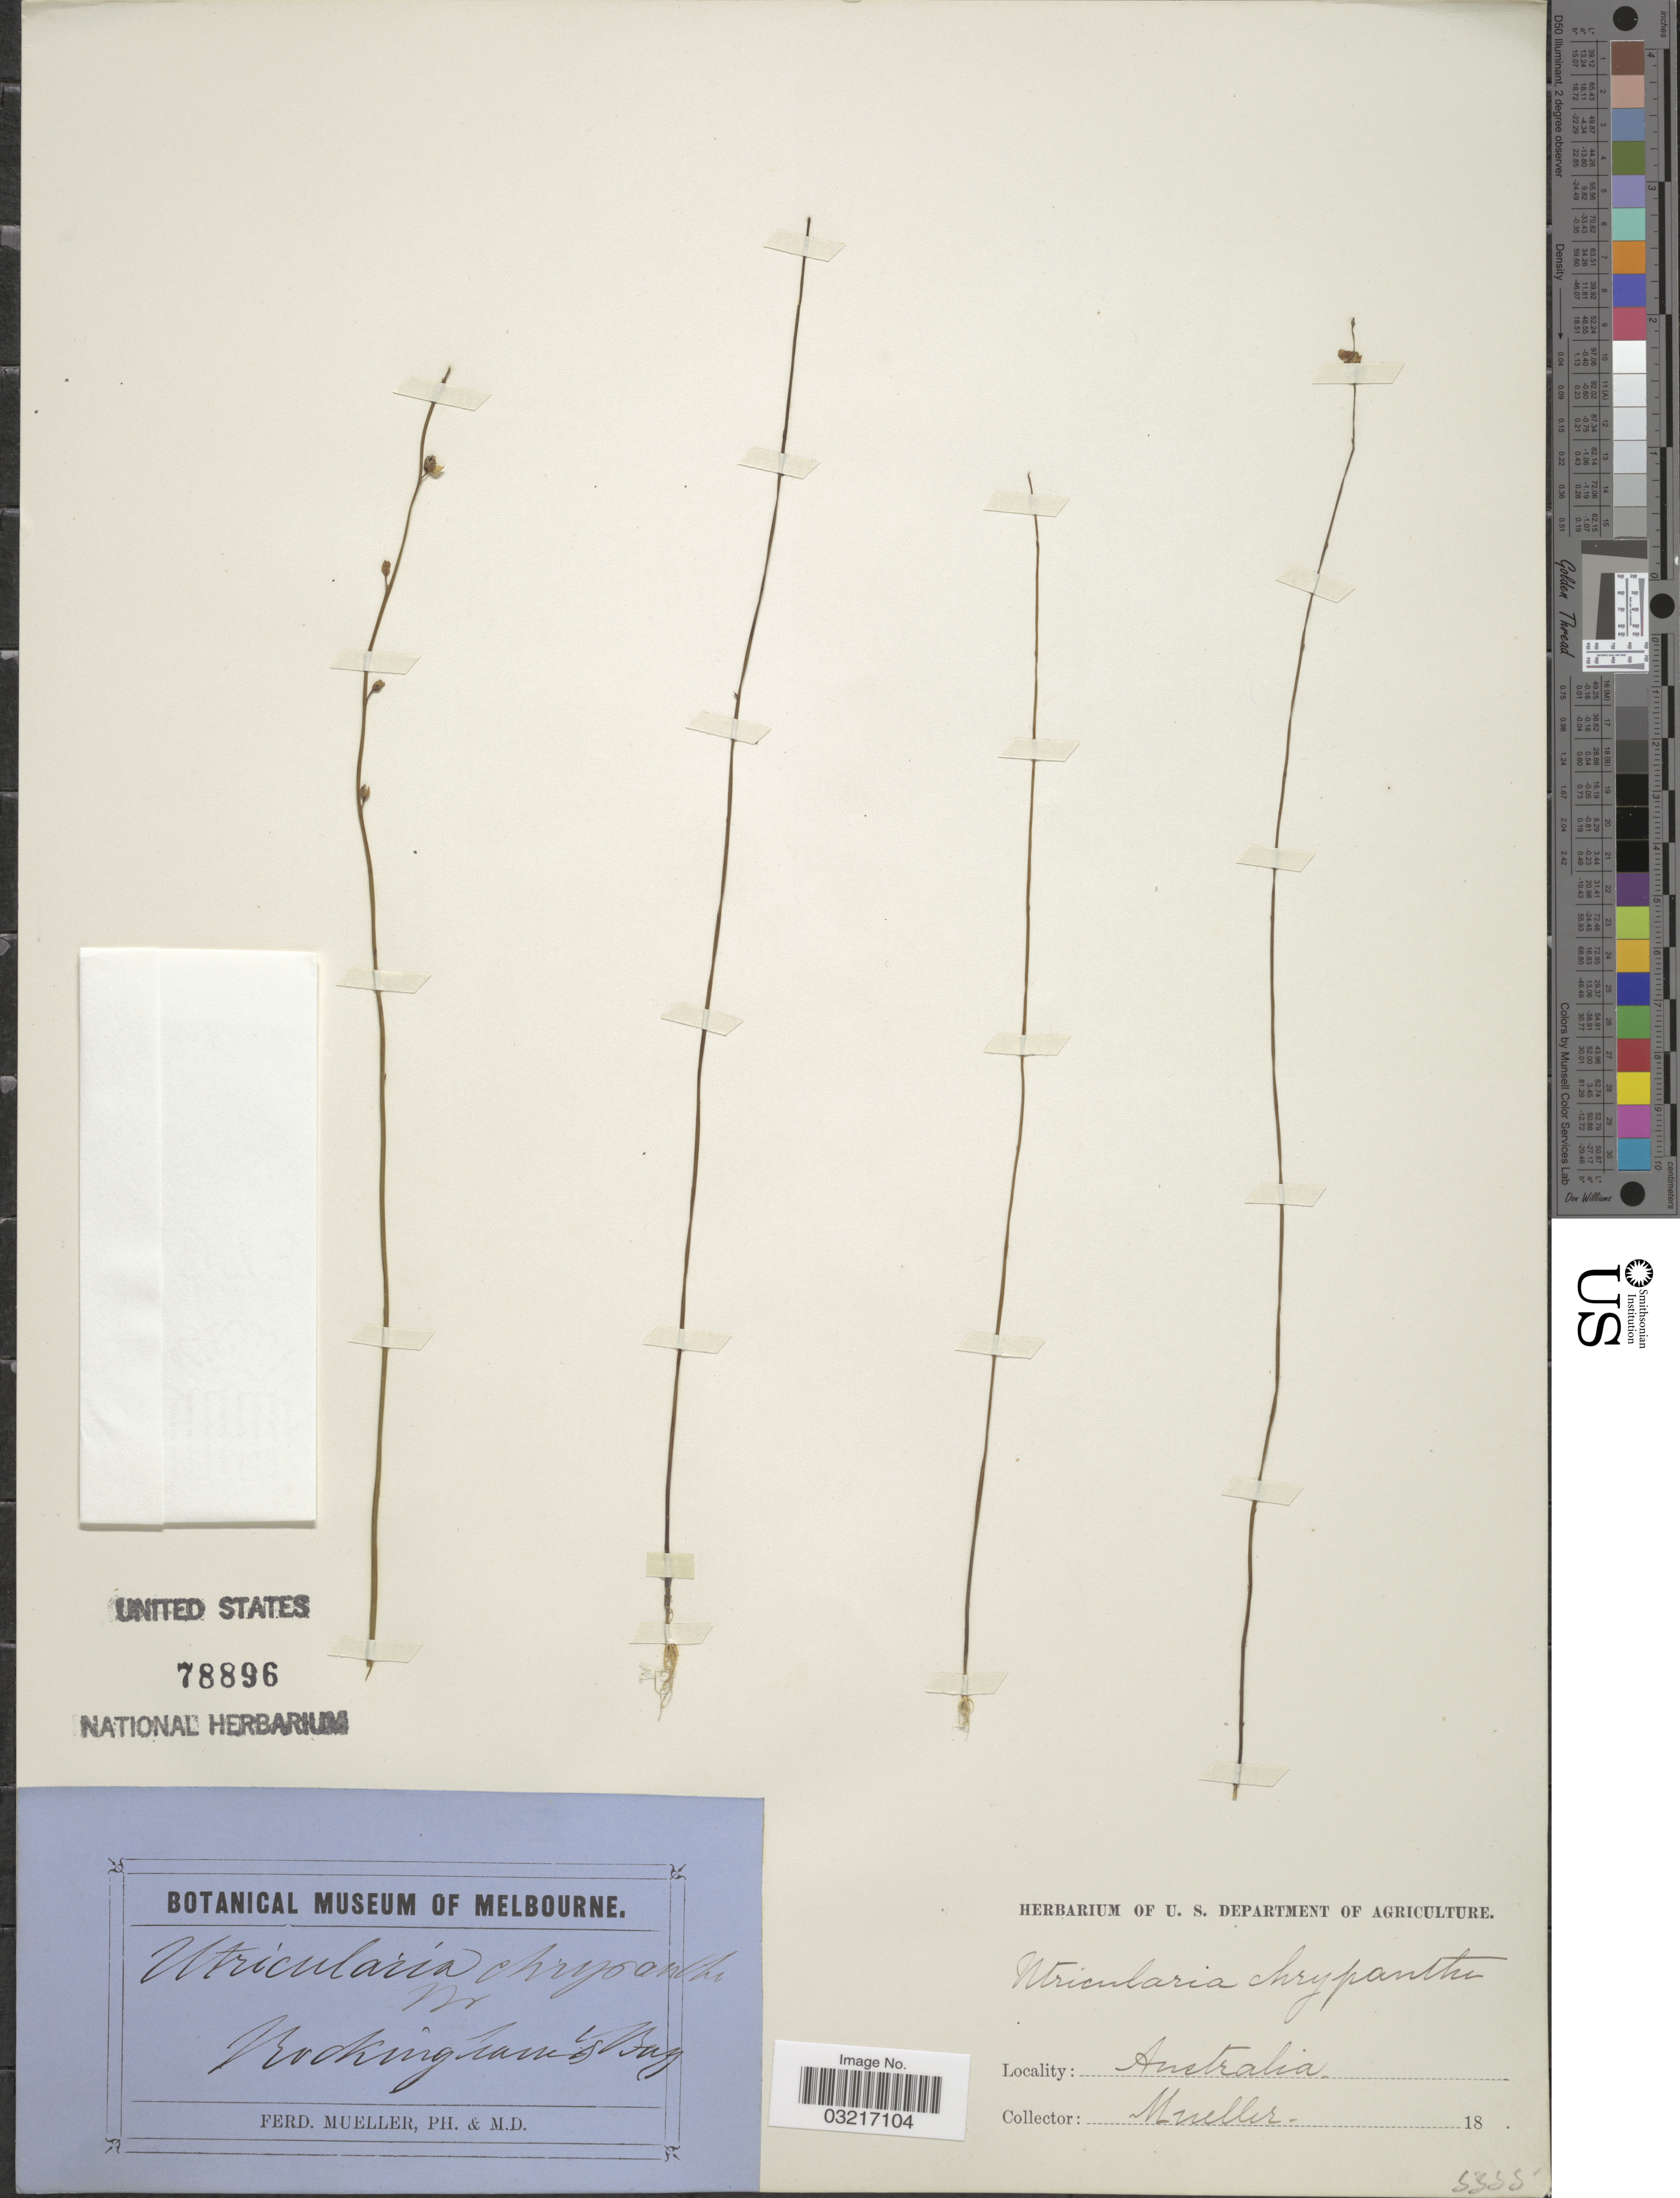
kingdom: Plantae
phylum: Tracheophyta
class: Magnoliopsida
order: Lamiales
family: Lentibulariaceae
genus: Utricularia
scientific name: Utricularia chrysantha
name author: R. Br.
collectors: F. Mueller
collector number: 5335?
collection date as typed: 18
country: Australia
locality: Rockingham's Bay.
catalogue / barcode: US 78896